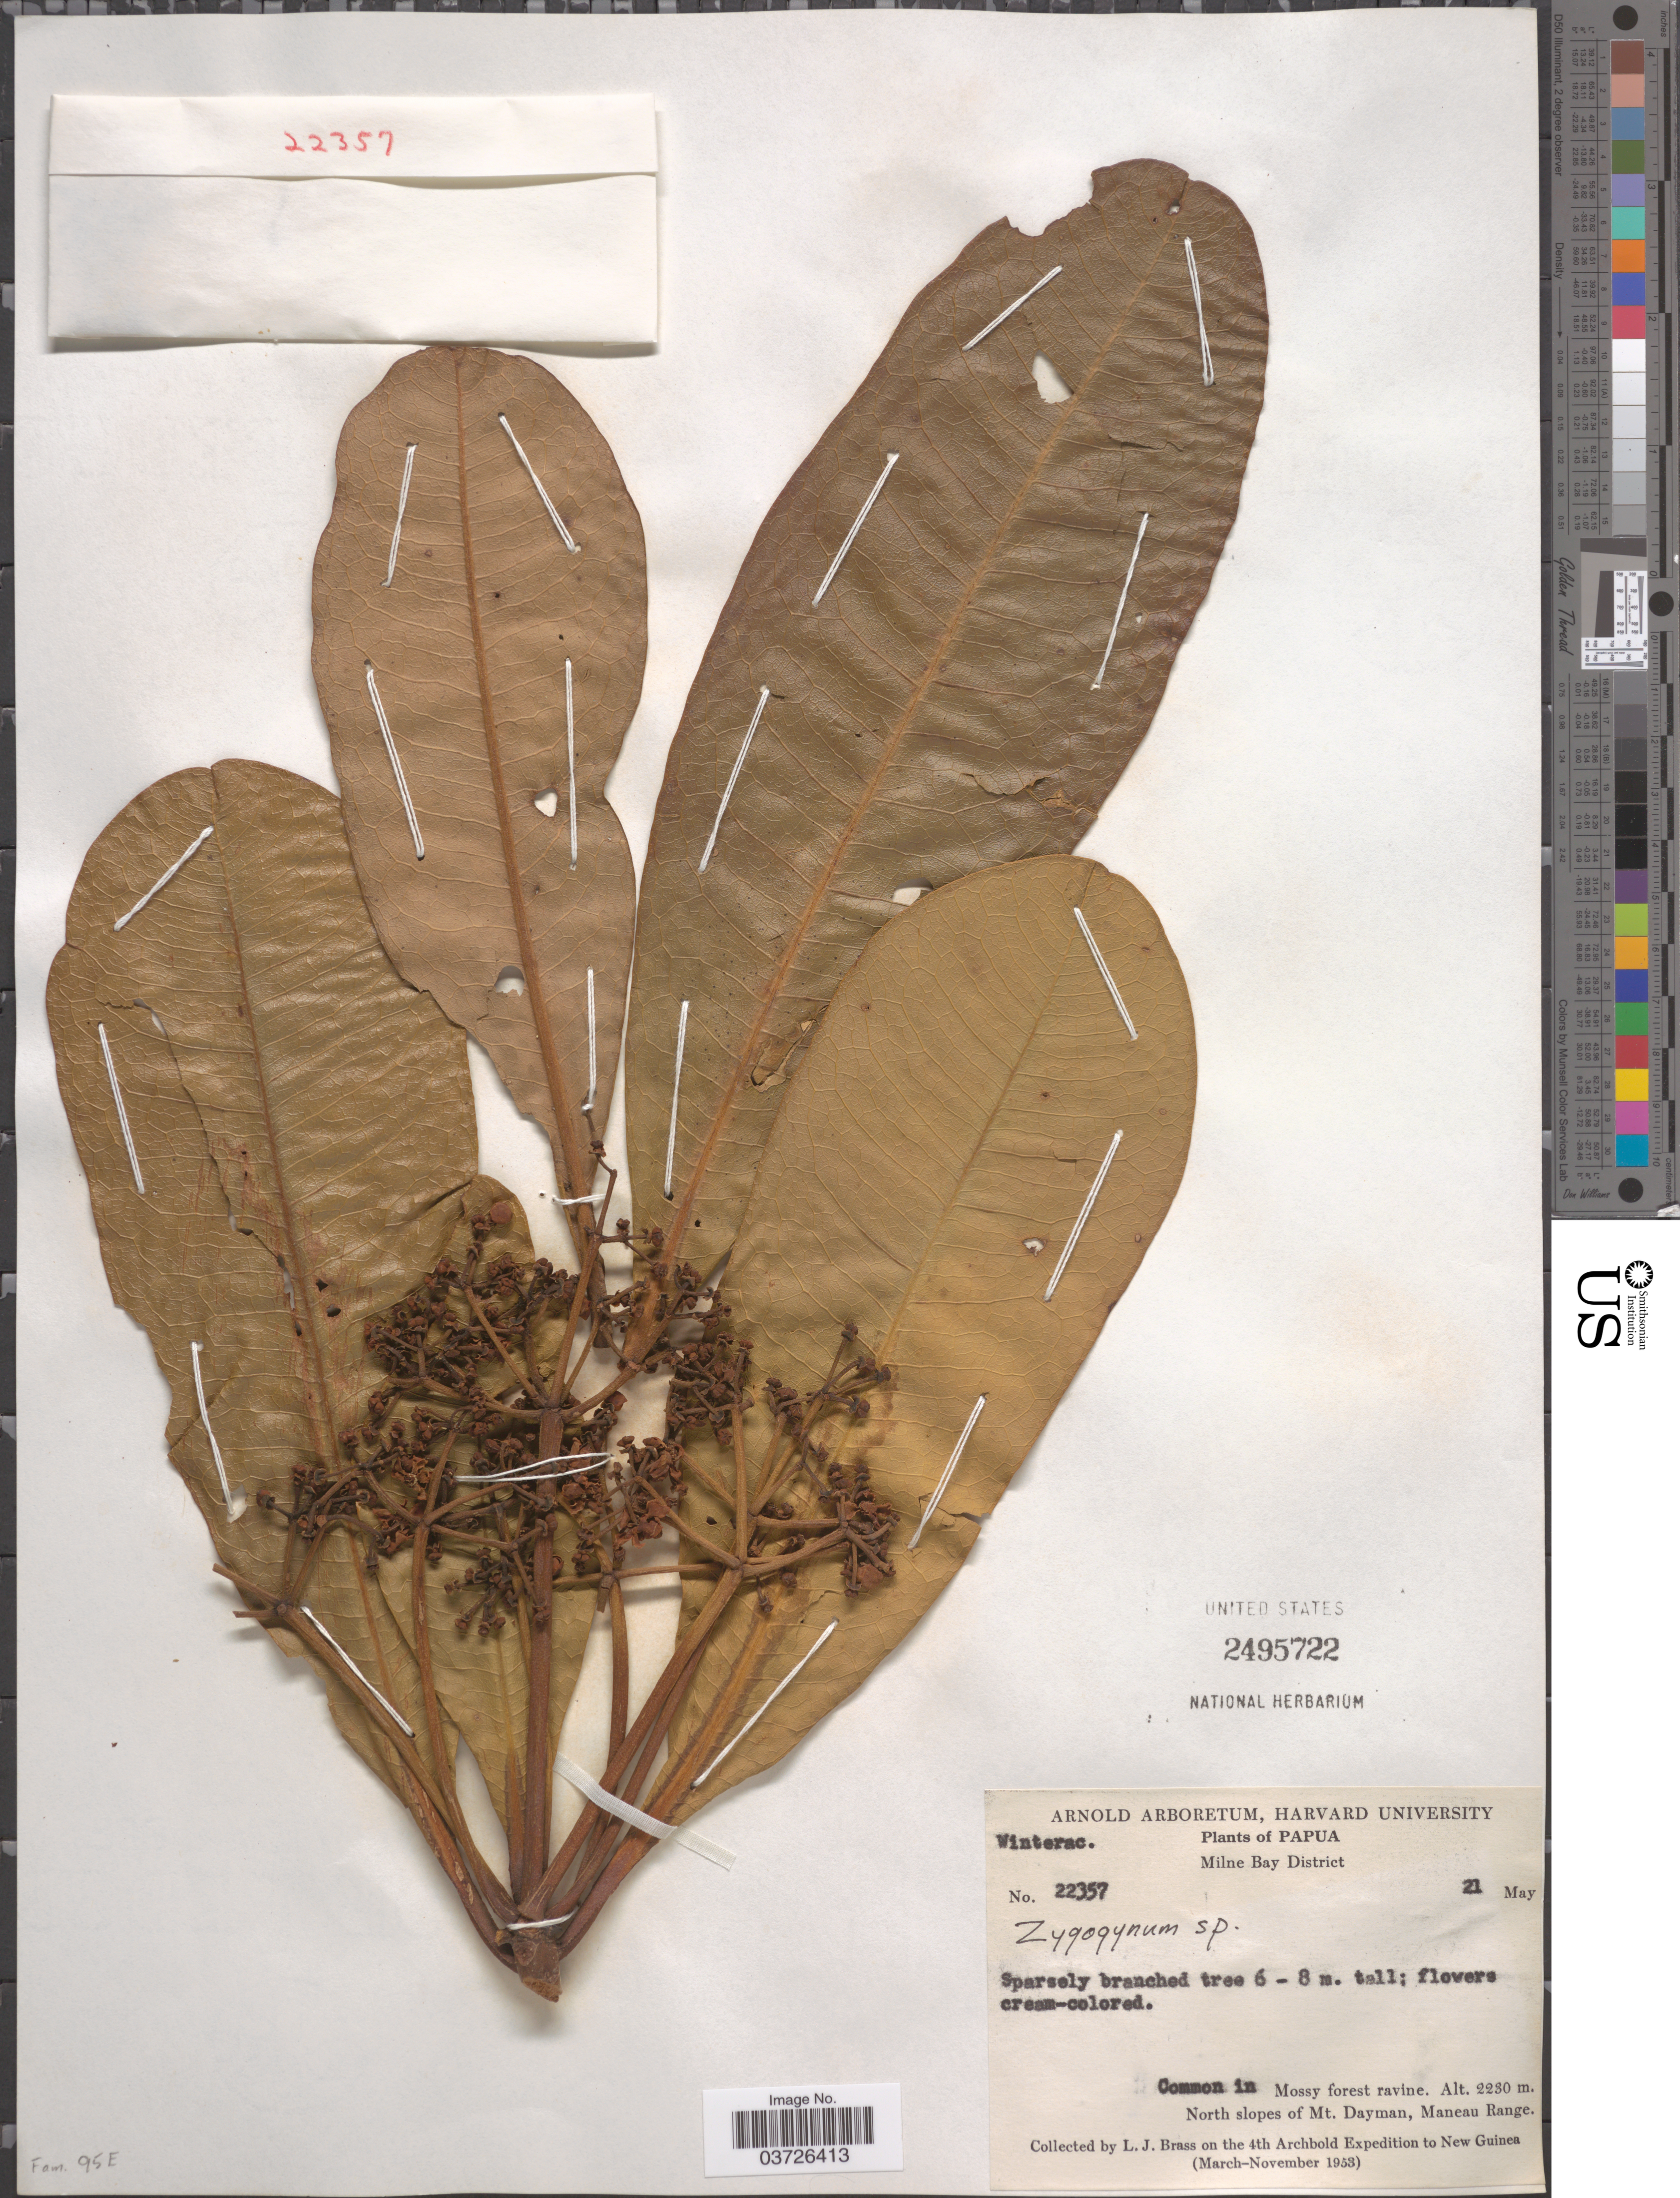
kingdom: Plantae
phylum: Tracheophyta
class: Magnoliopsida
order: Canellales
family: Winteraceae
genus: Zygogynum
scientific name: Zygogynum sp.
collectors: L. J. Brass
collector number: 22357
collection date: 1953-05-21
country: Papua New Guinea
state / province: Milne Bay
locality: Papua. Milne Bay District. North slopes of Mt. Dayman, Maneau Range. New Guinea.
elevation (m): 2230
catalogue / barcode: US 2495722